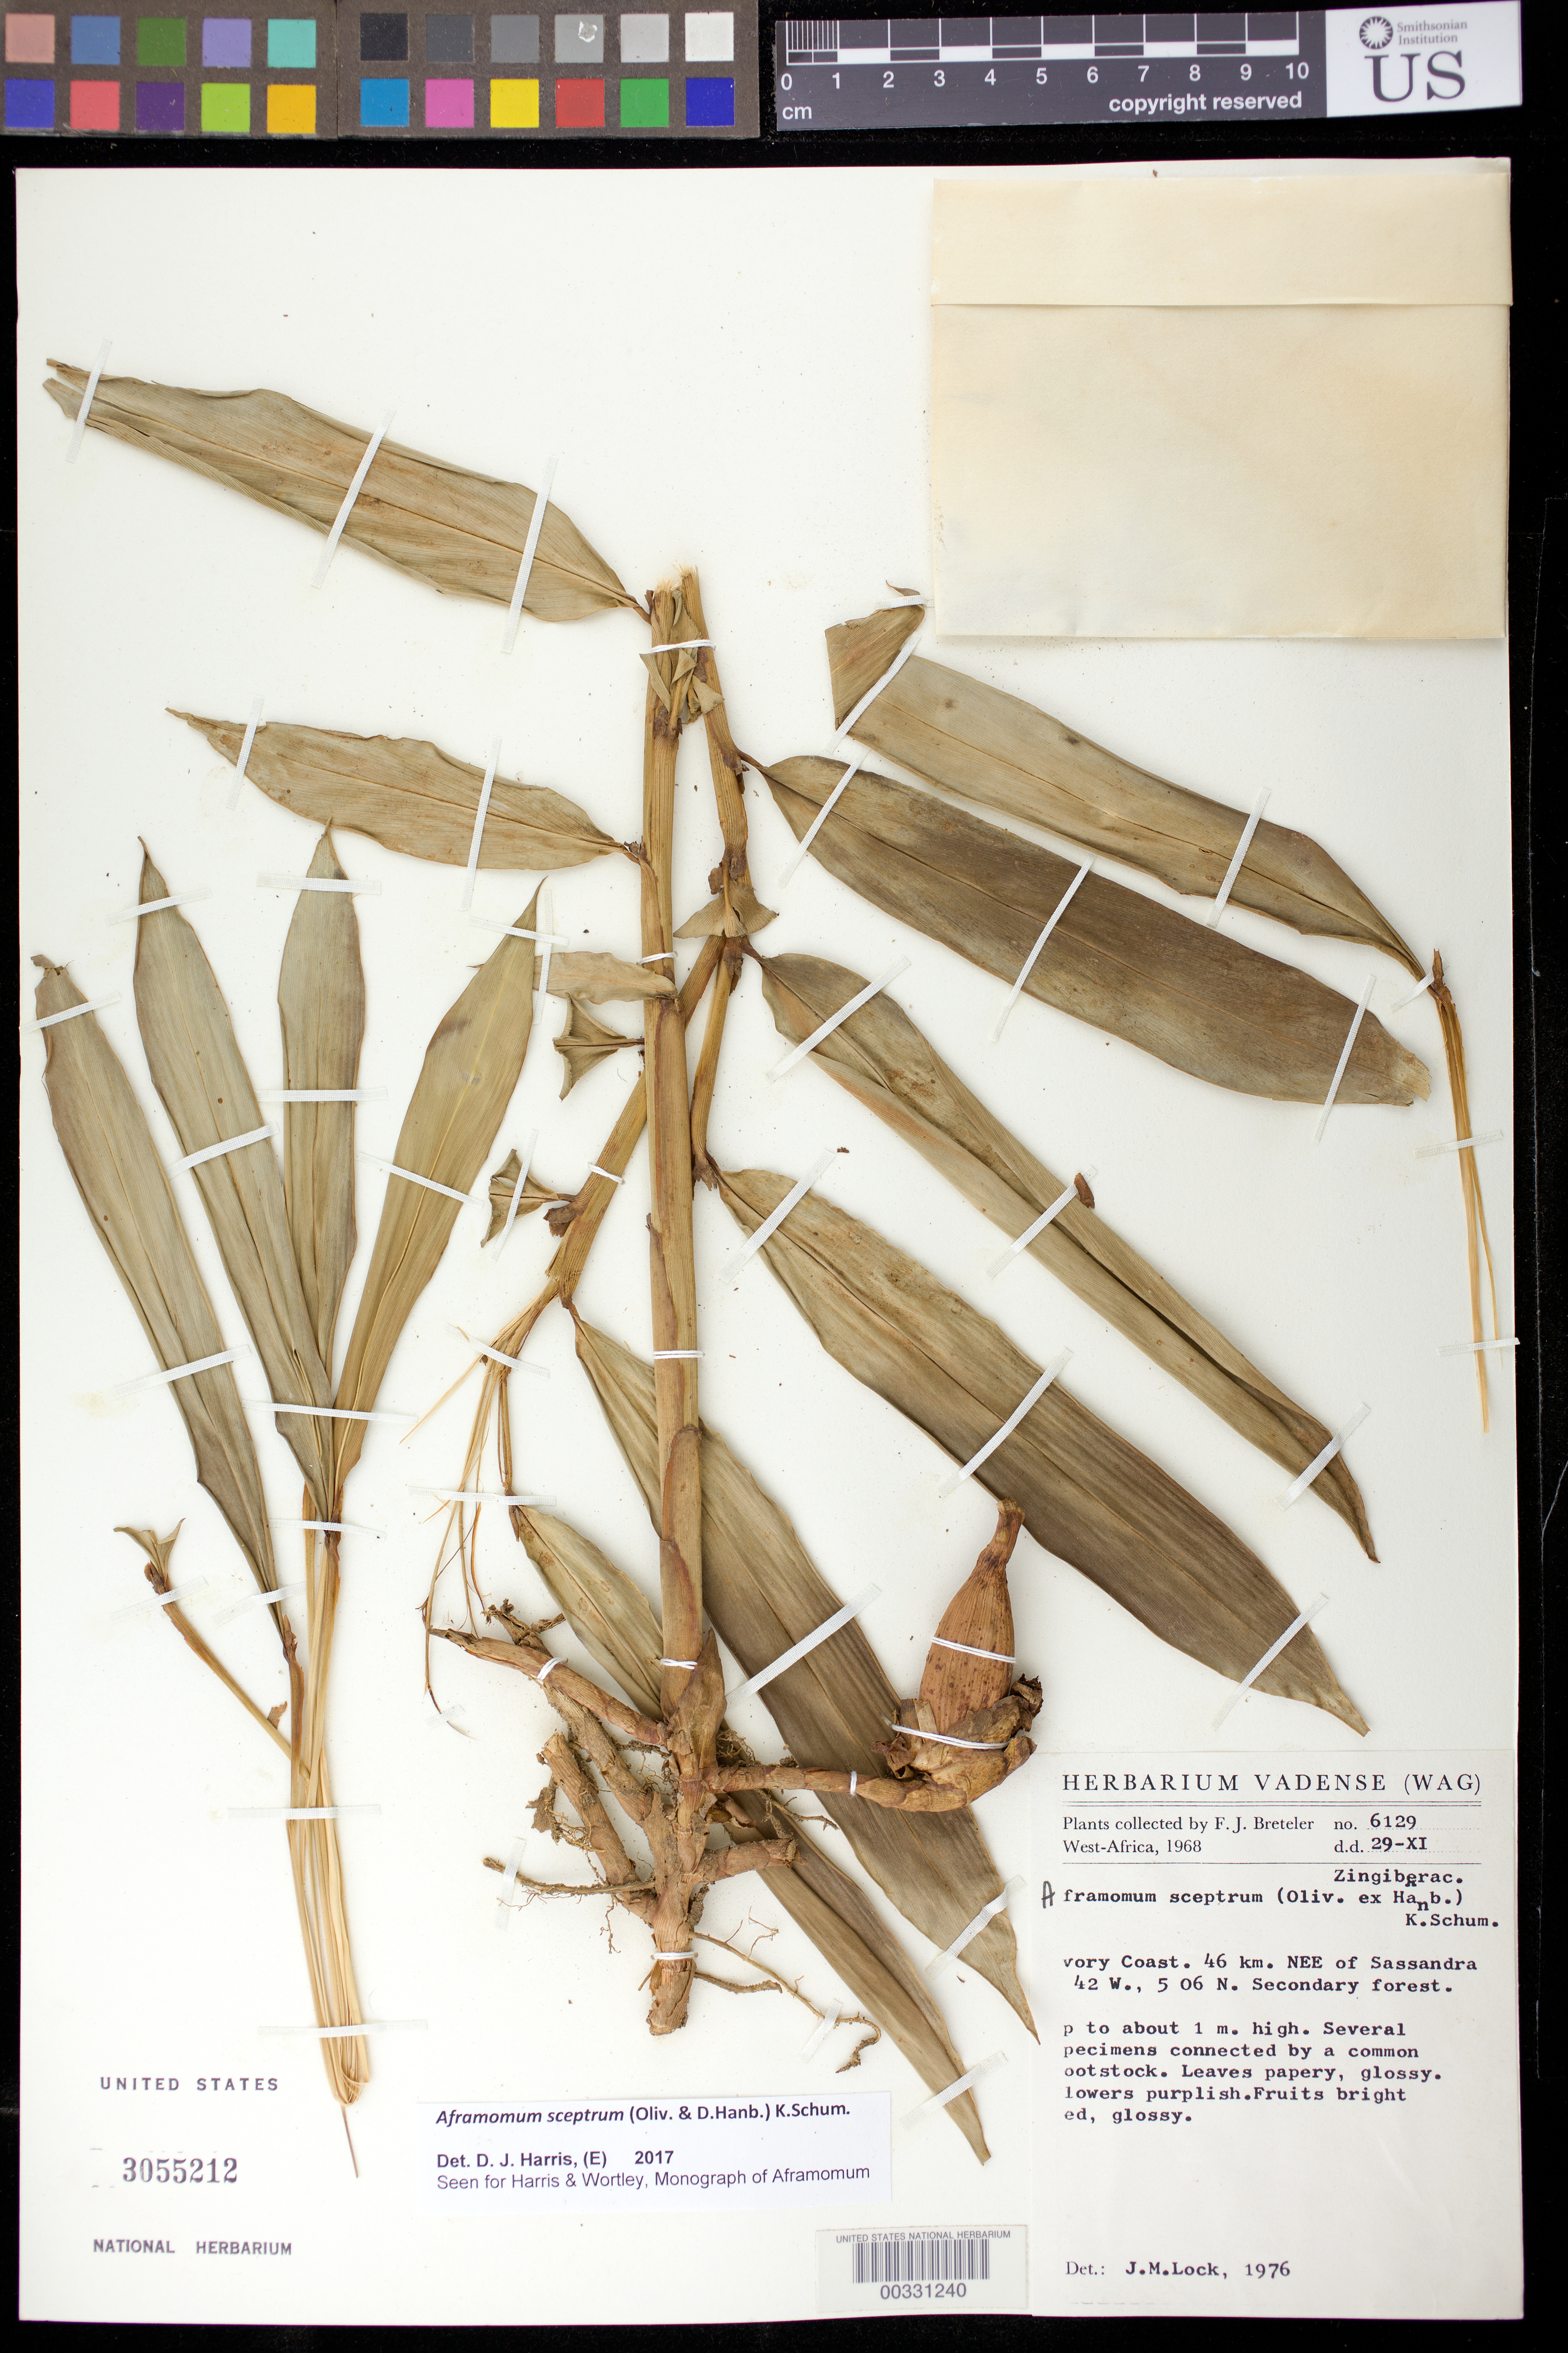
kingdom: Plantae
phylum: Tracheophyta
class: Liliopsida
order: Zingiberales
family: Zingiberaceae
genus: Aframomum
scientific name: Aframomum sceptrum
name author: (Oliv. & T. Hanb.) K. Schum.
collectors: F. J. Breteler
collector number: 6129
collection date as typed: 29 Nov 1968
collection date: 1968-11-29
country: Ivory Coast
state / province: Bas-Sassandra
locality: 46 km NEE of Sassandra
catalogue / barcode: US 3055212